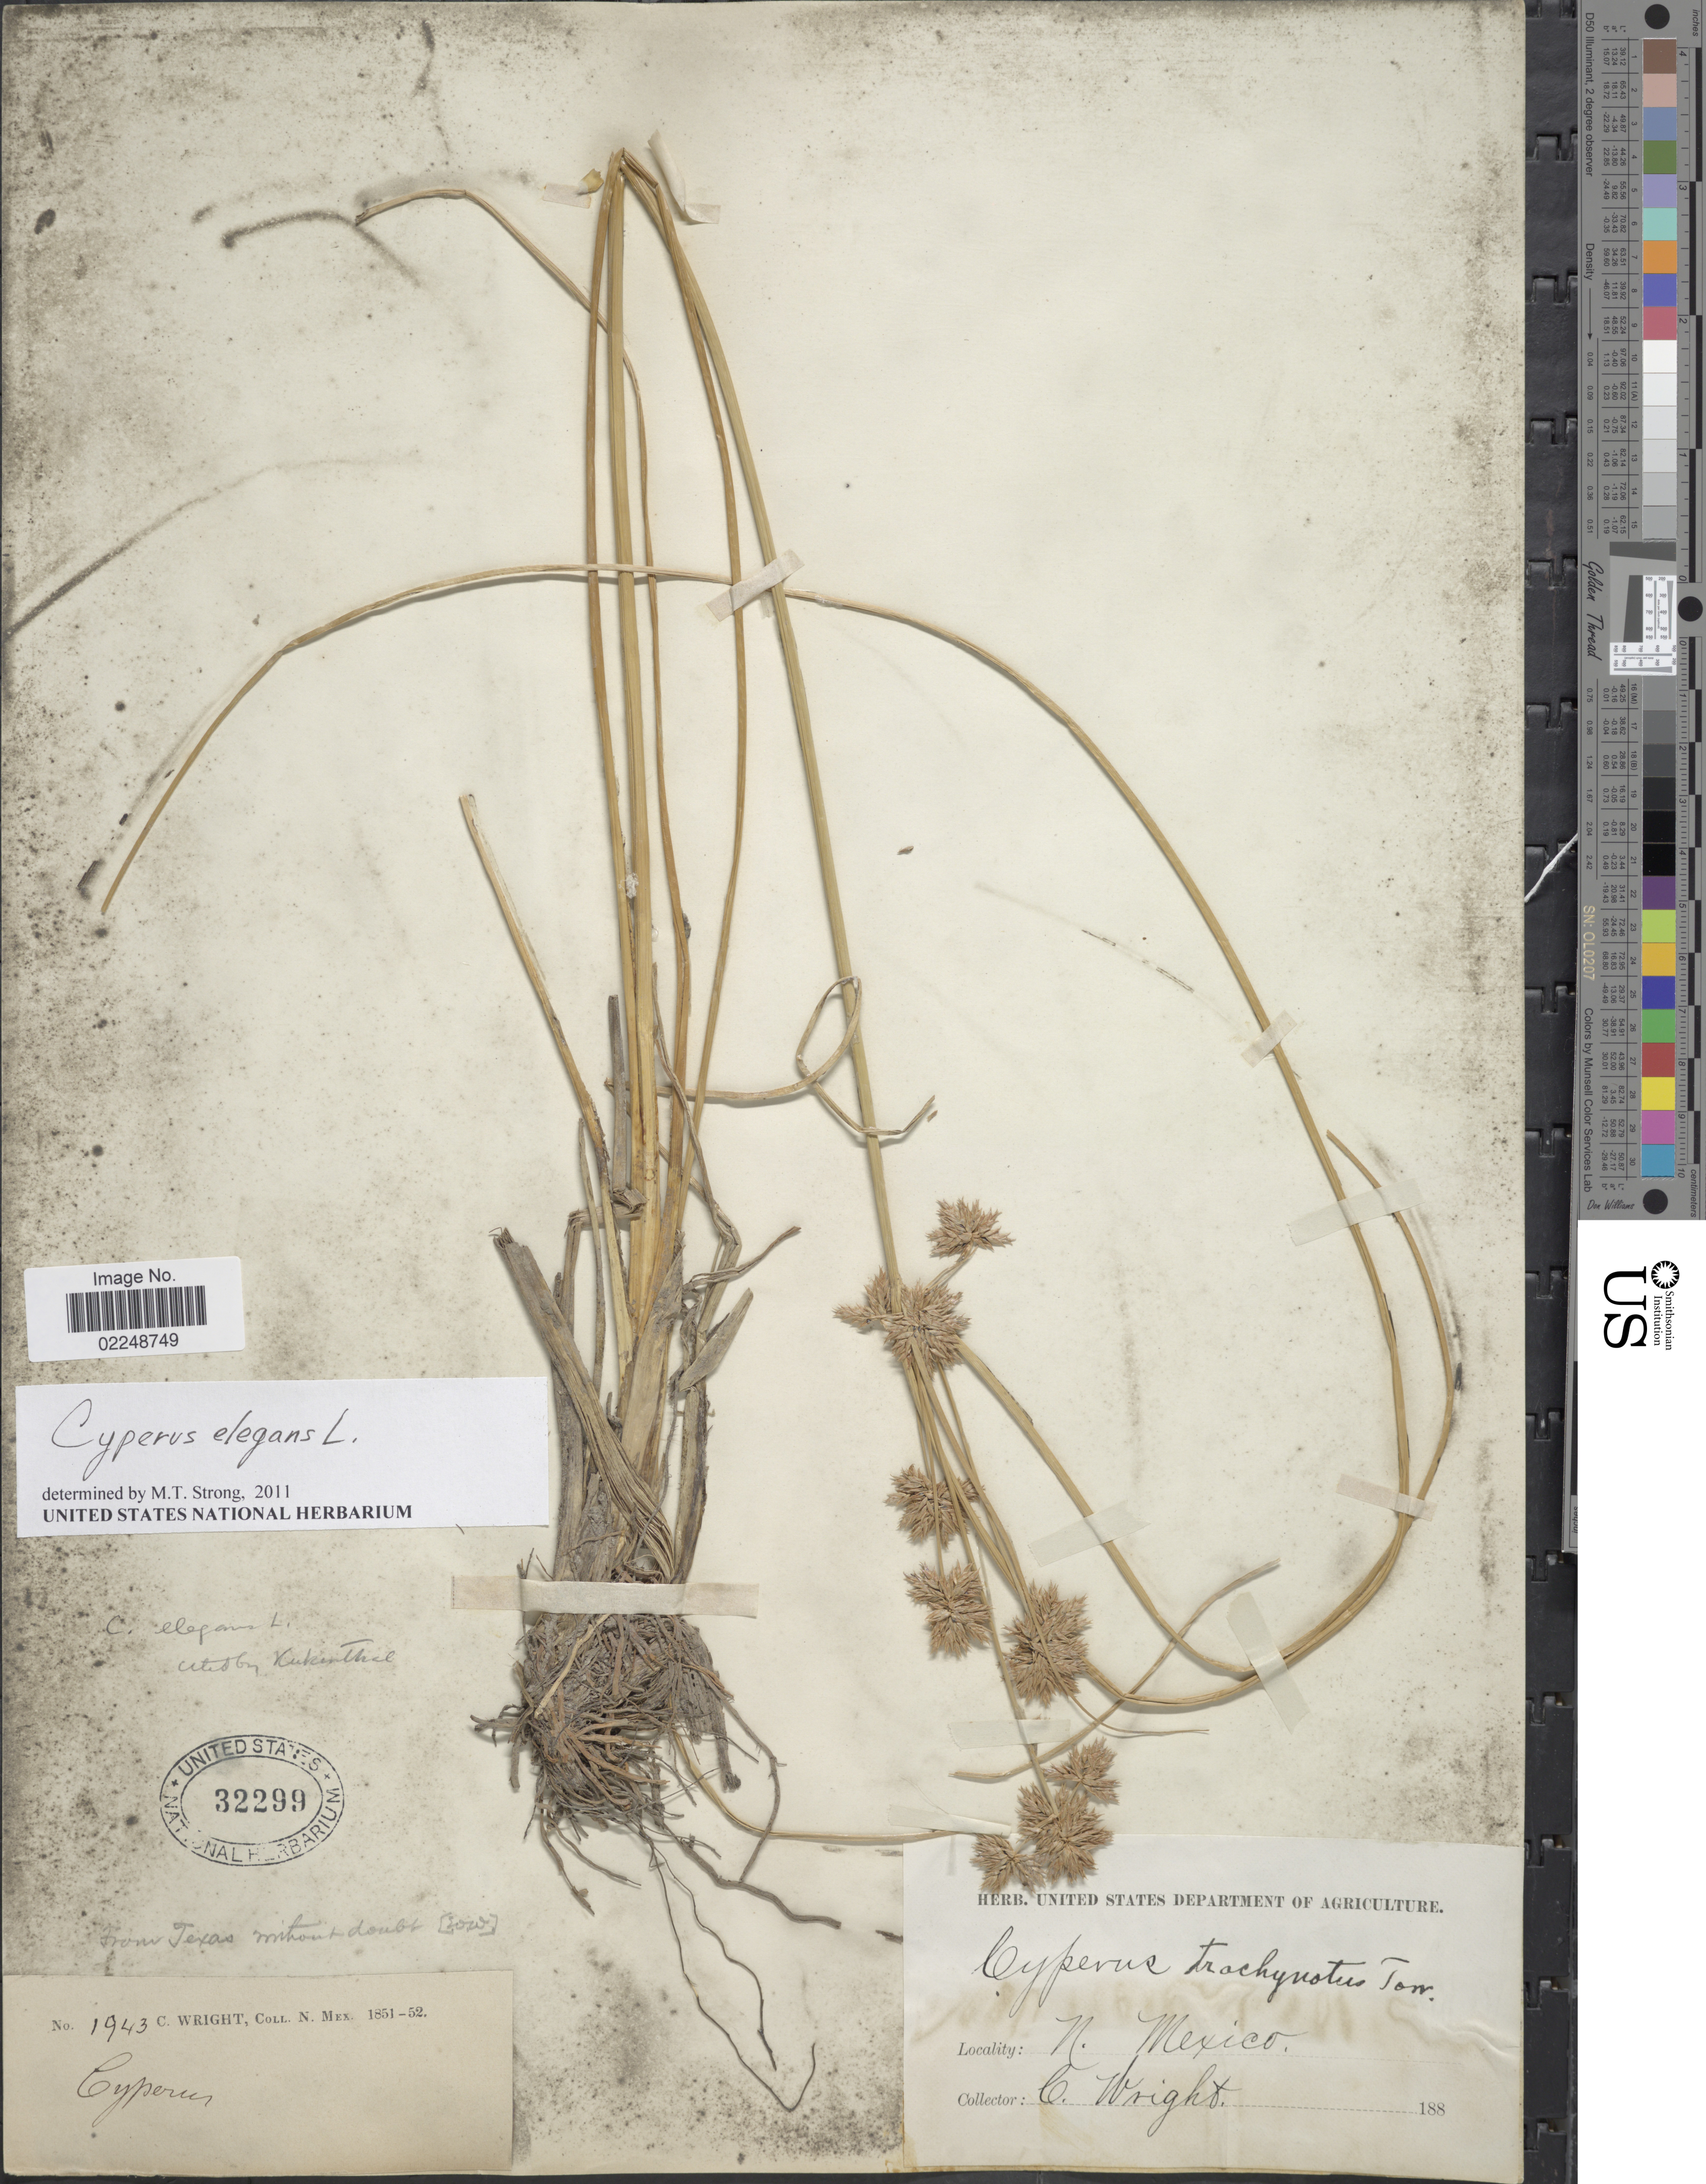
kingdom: Plantae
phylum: Tracheophyta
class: Liliopsida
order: Poales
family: Cyperaceae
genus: Cyperus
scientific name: Cyperus elegans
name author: L.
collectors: C. Wright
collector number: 1943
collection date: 1851/1852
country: United States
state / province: New Mexico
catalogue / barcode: US 32299